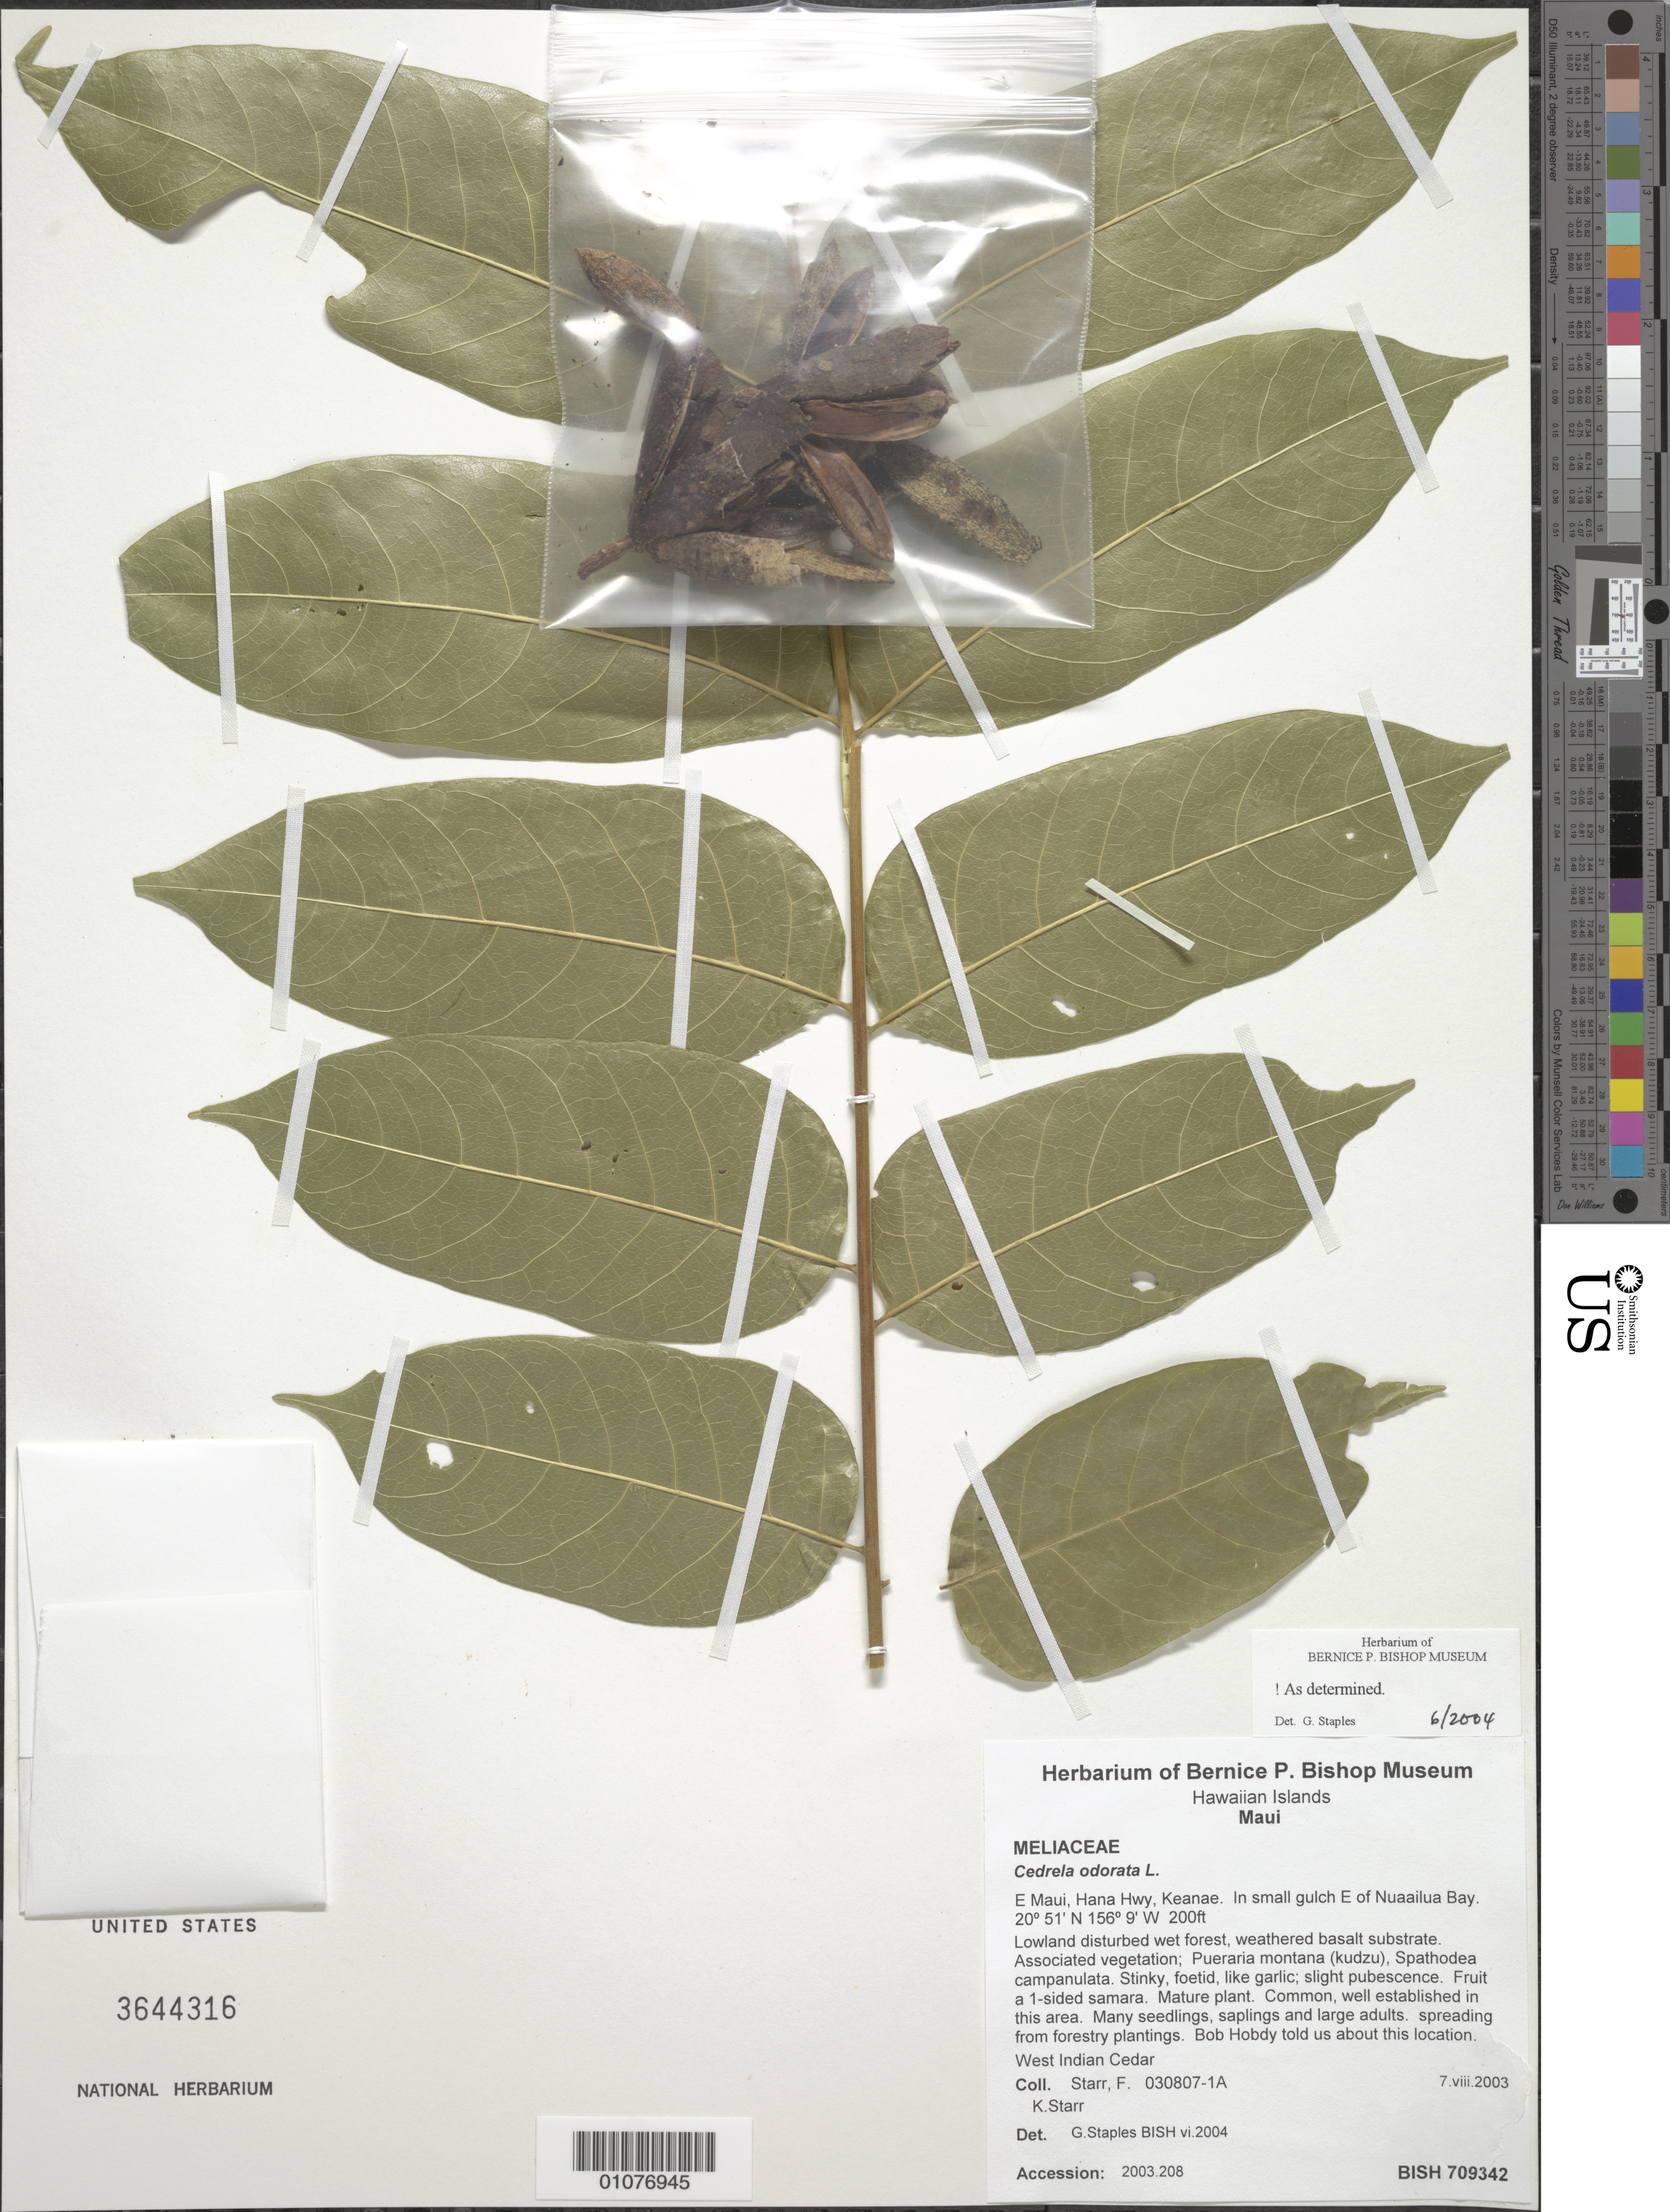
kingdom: Plantae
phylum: Tracheophyta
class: Magnoliopsida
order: Sapindales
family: Meliaceae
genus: Cedrela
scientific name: Cedrela odorata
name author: L.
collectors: F. Starr & K. Starr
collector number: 030807-1A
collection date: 2003-08-07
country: United States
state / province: Hawaii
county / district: Maui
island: Maui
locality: E Maui, Hana Hwy, Keanae. In small gulch E of Nuaailua Bay.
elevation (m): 61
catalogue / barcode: US 3644316